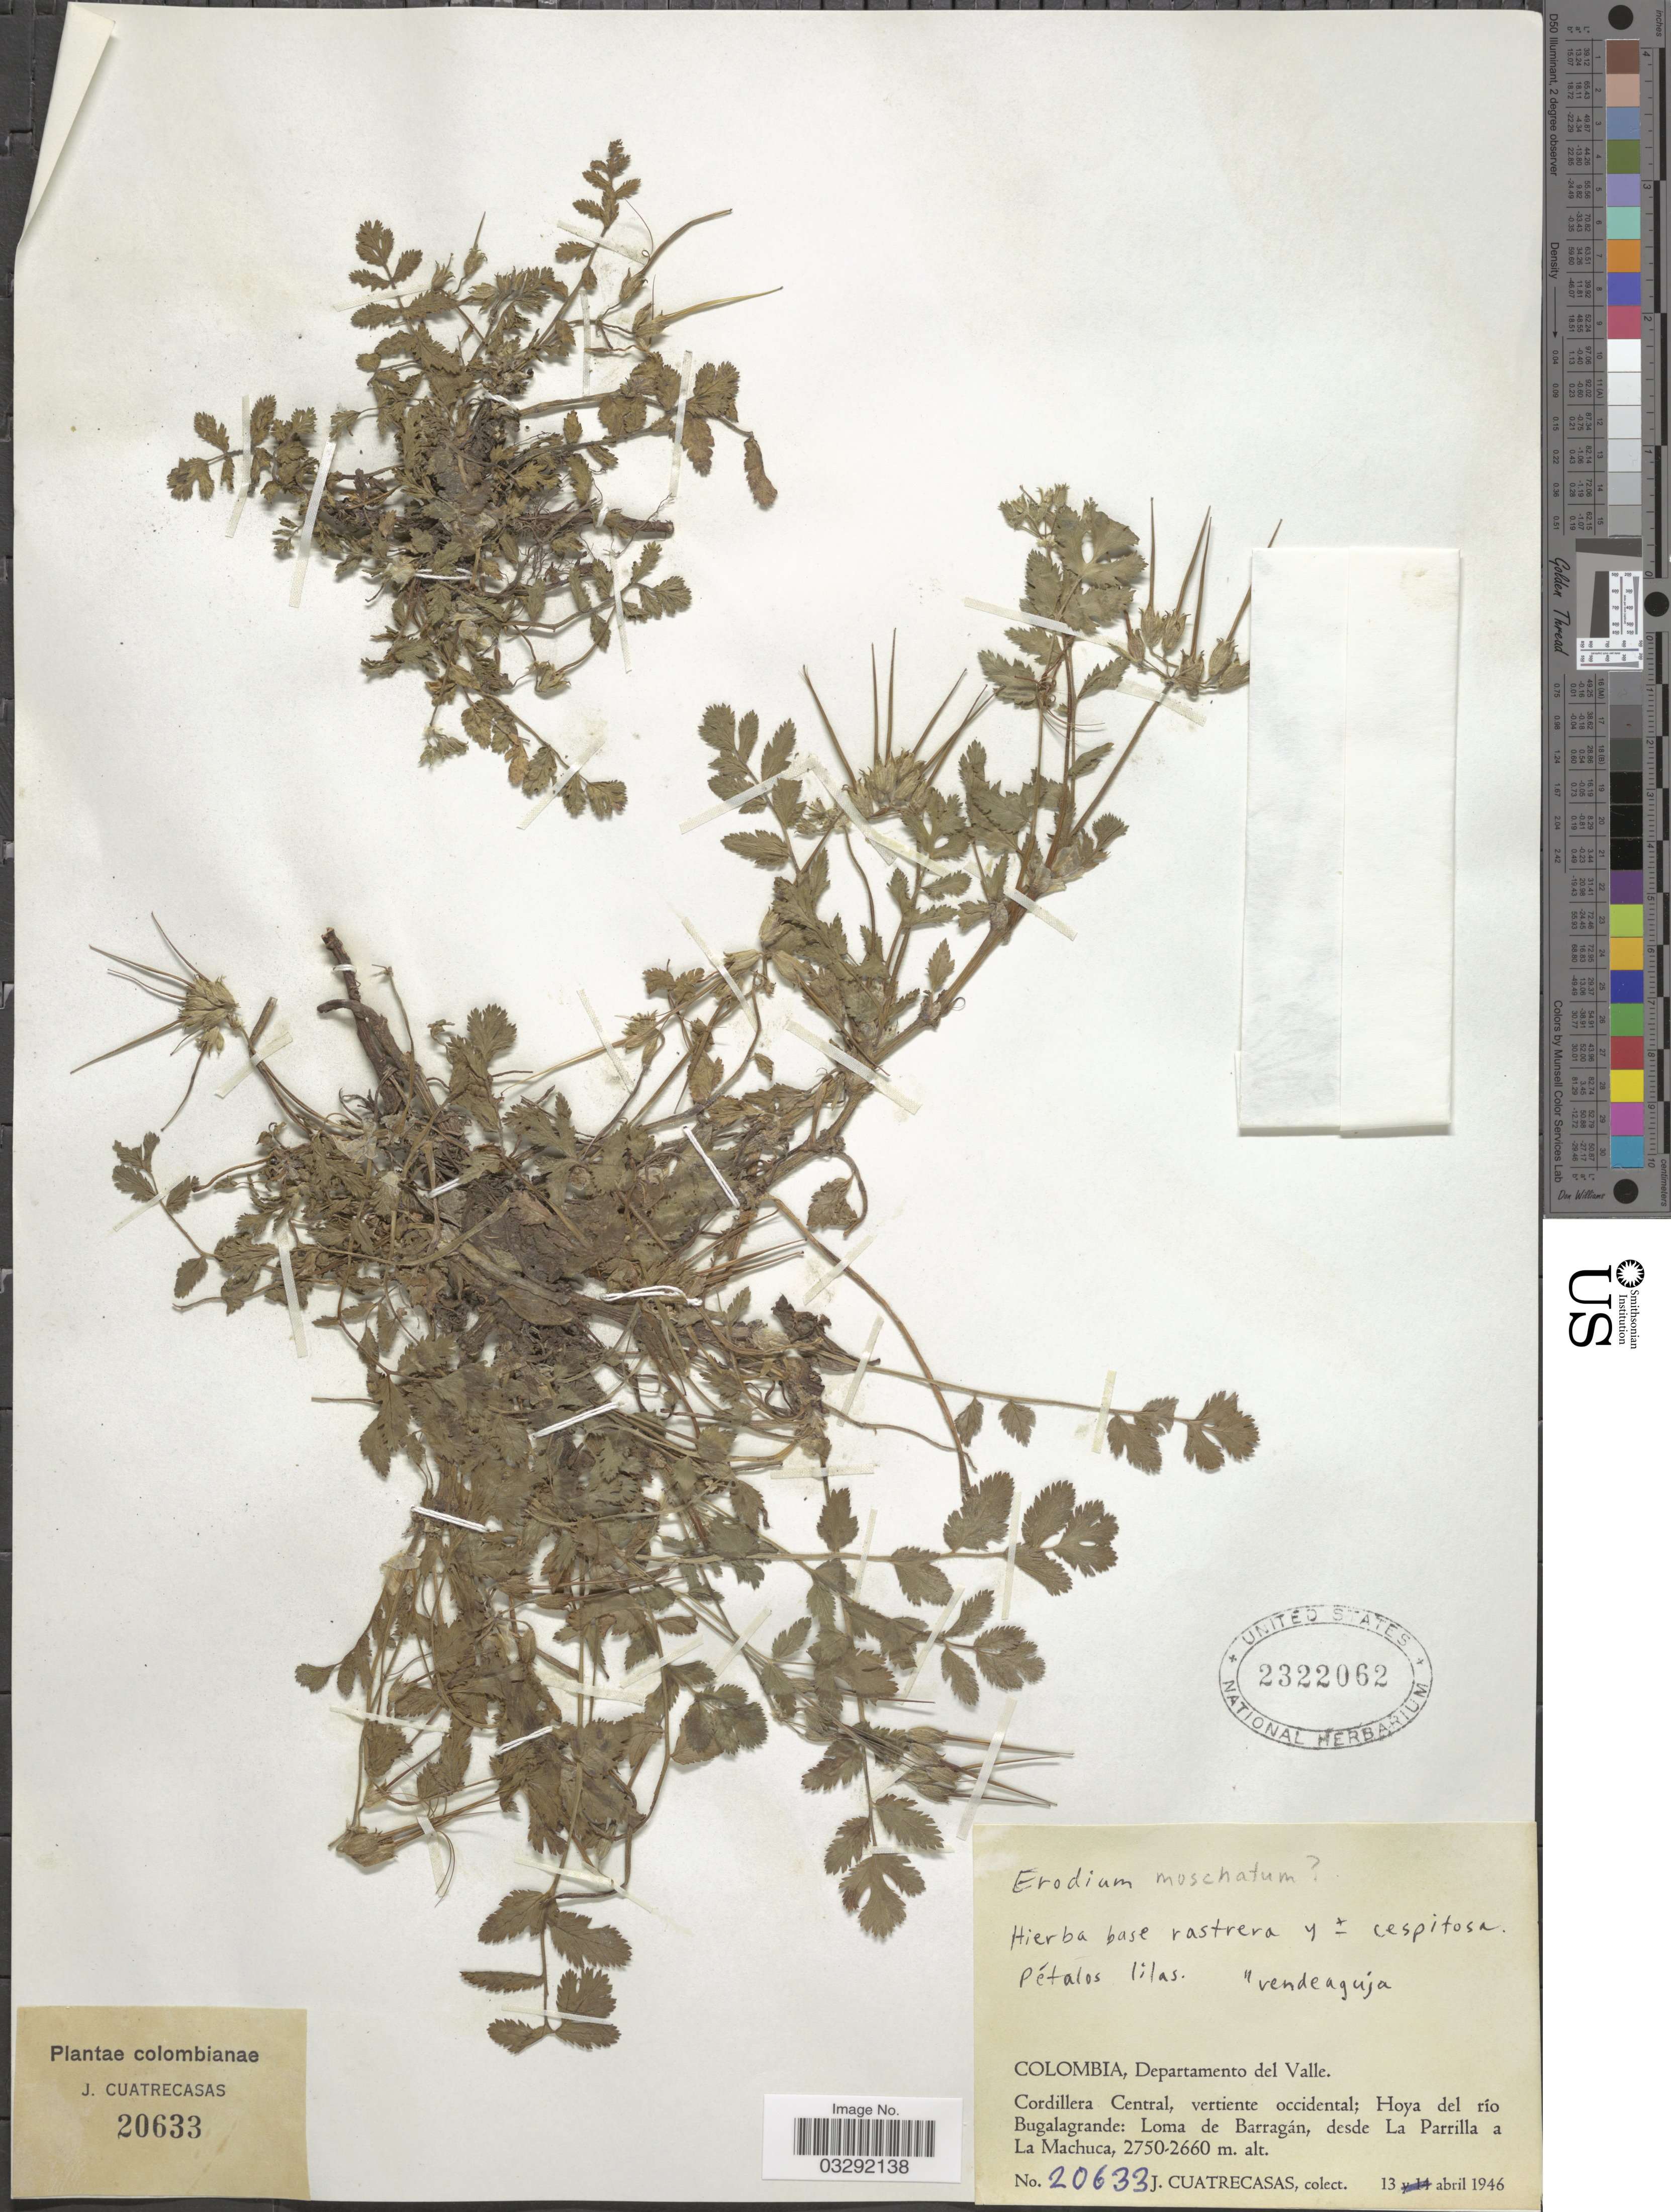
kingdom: Plantae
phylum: Tracheophyta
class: Magnoliopsida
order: Geraniales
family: Geraniaceae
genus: Erodium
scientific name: Erodium moschatum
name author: (L.) L'Hér. ex Aiton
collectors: J. Cuatrecasas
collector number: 20633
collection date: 1946-04-13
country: Colombia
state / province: Valle del Cauca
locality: Departamento del Valle. Cordillera Central, vertiente occidental; Hoya del río Bugalagrande: Loma de Barragán, desde La Parrilla a La Machuca.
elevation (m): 2660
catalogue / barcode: US 2322062